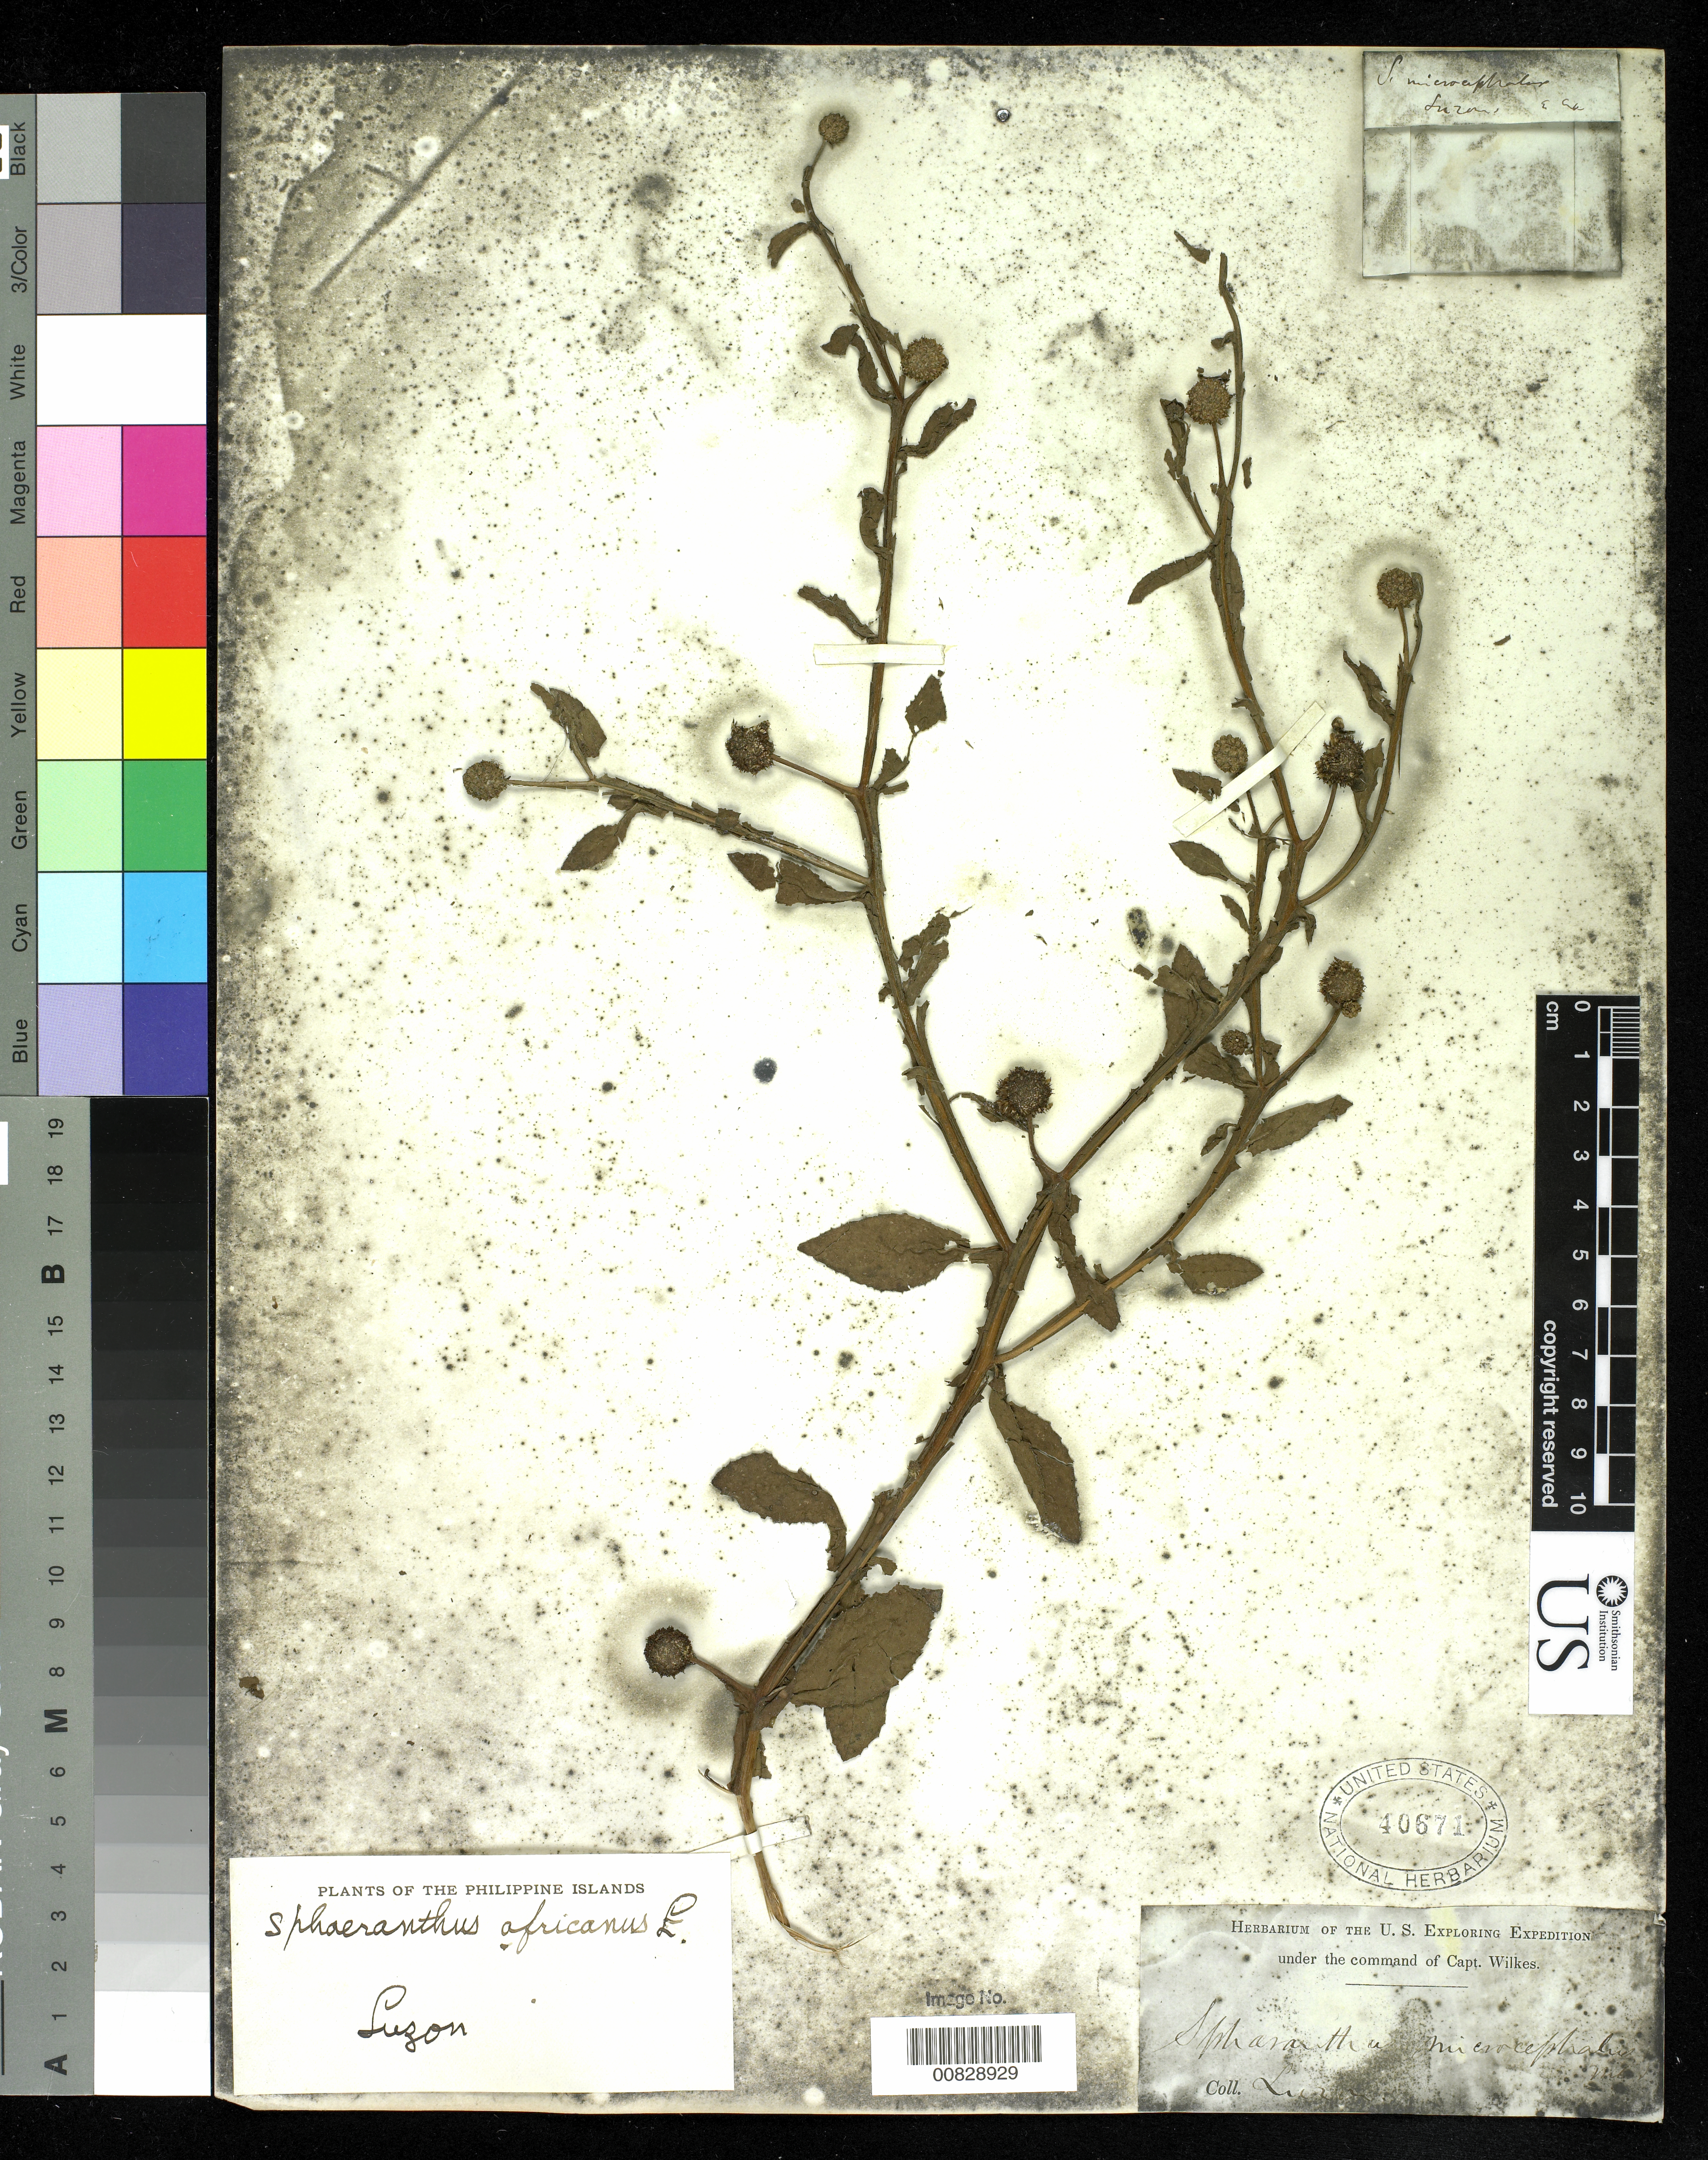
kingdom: Plantae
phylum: Tracheophyta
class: Magnoliopsida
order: Asterales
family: Asteraceae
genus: Sphaeranthus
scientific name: Sphaeranthus africanus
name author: L.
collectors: Wilkes Explor. Exped.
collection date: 1838/1842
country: Philippines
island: Luzon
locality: Luzon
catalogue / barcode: US 40671